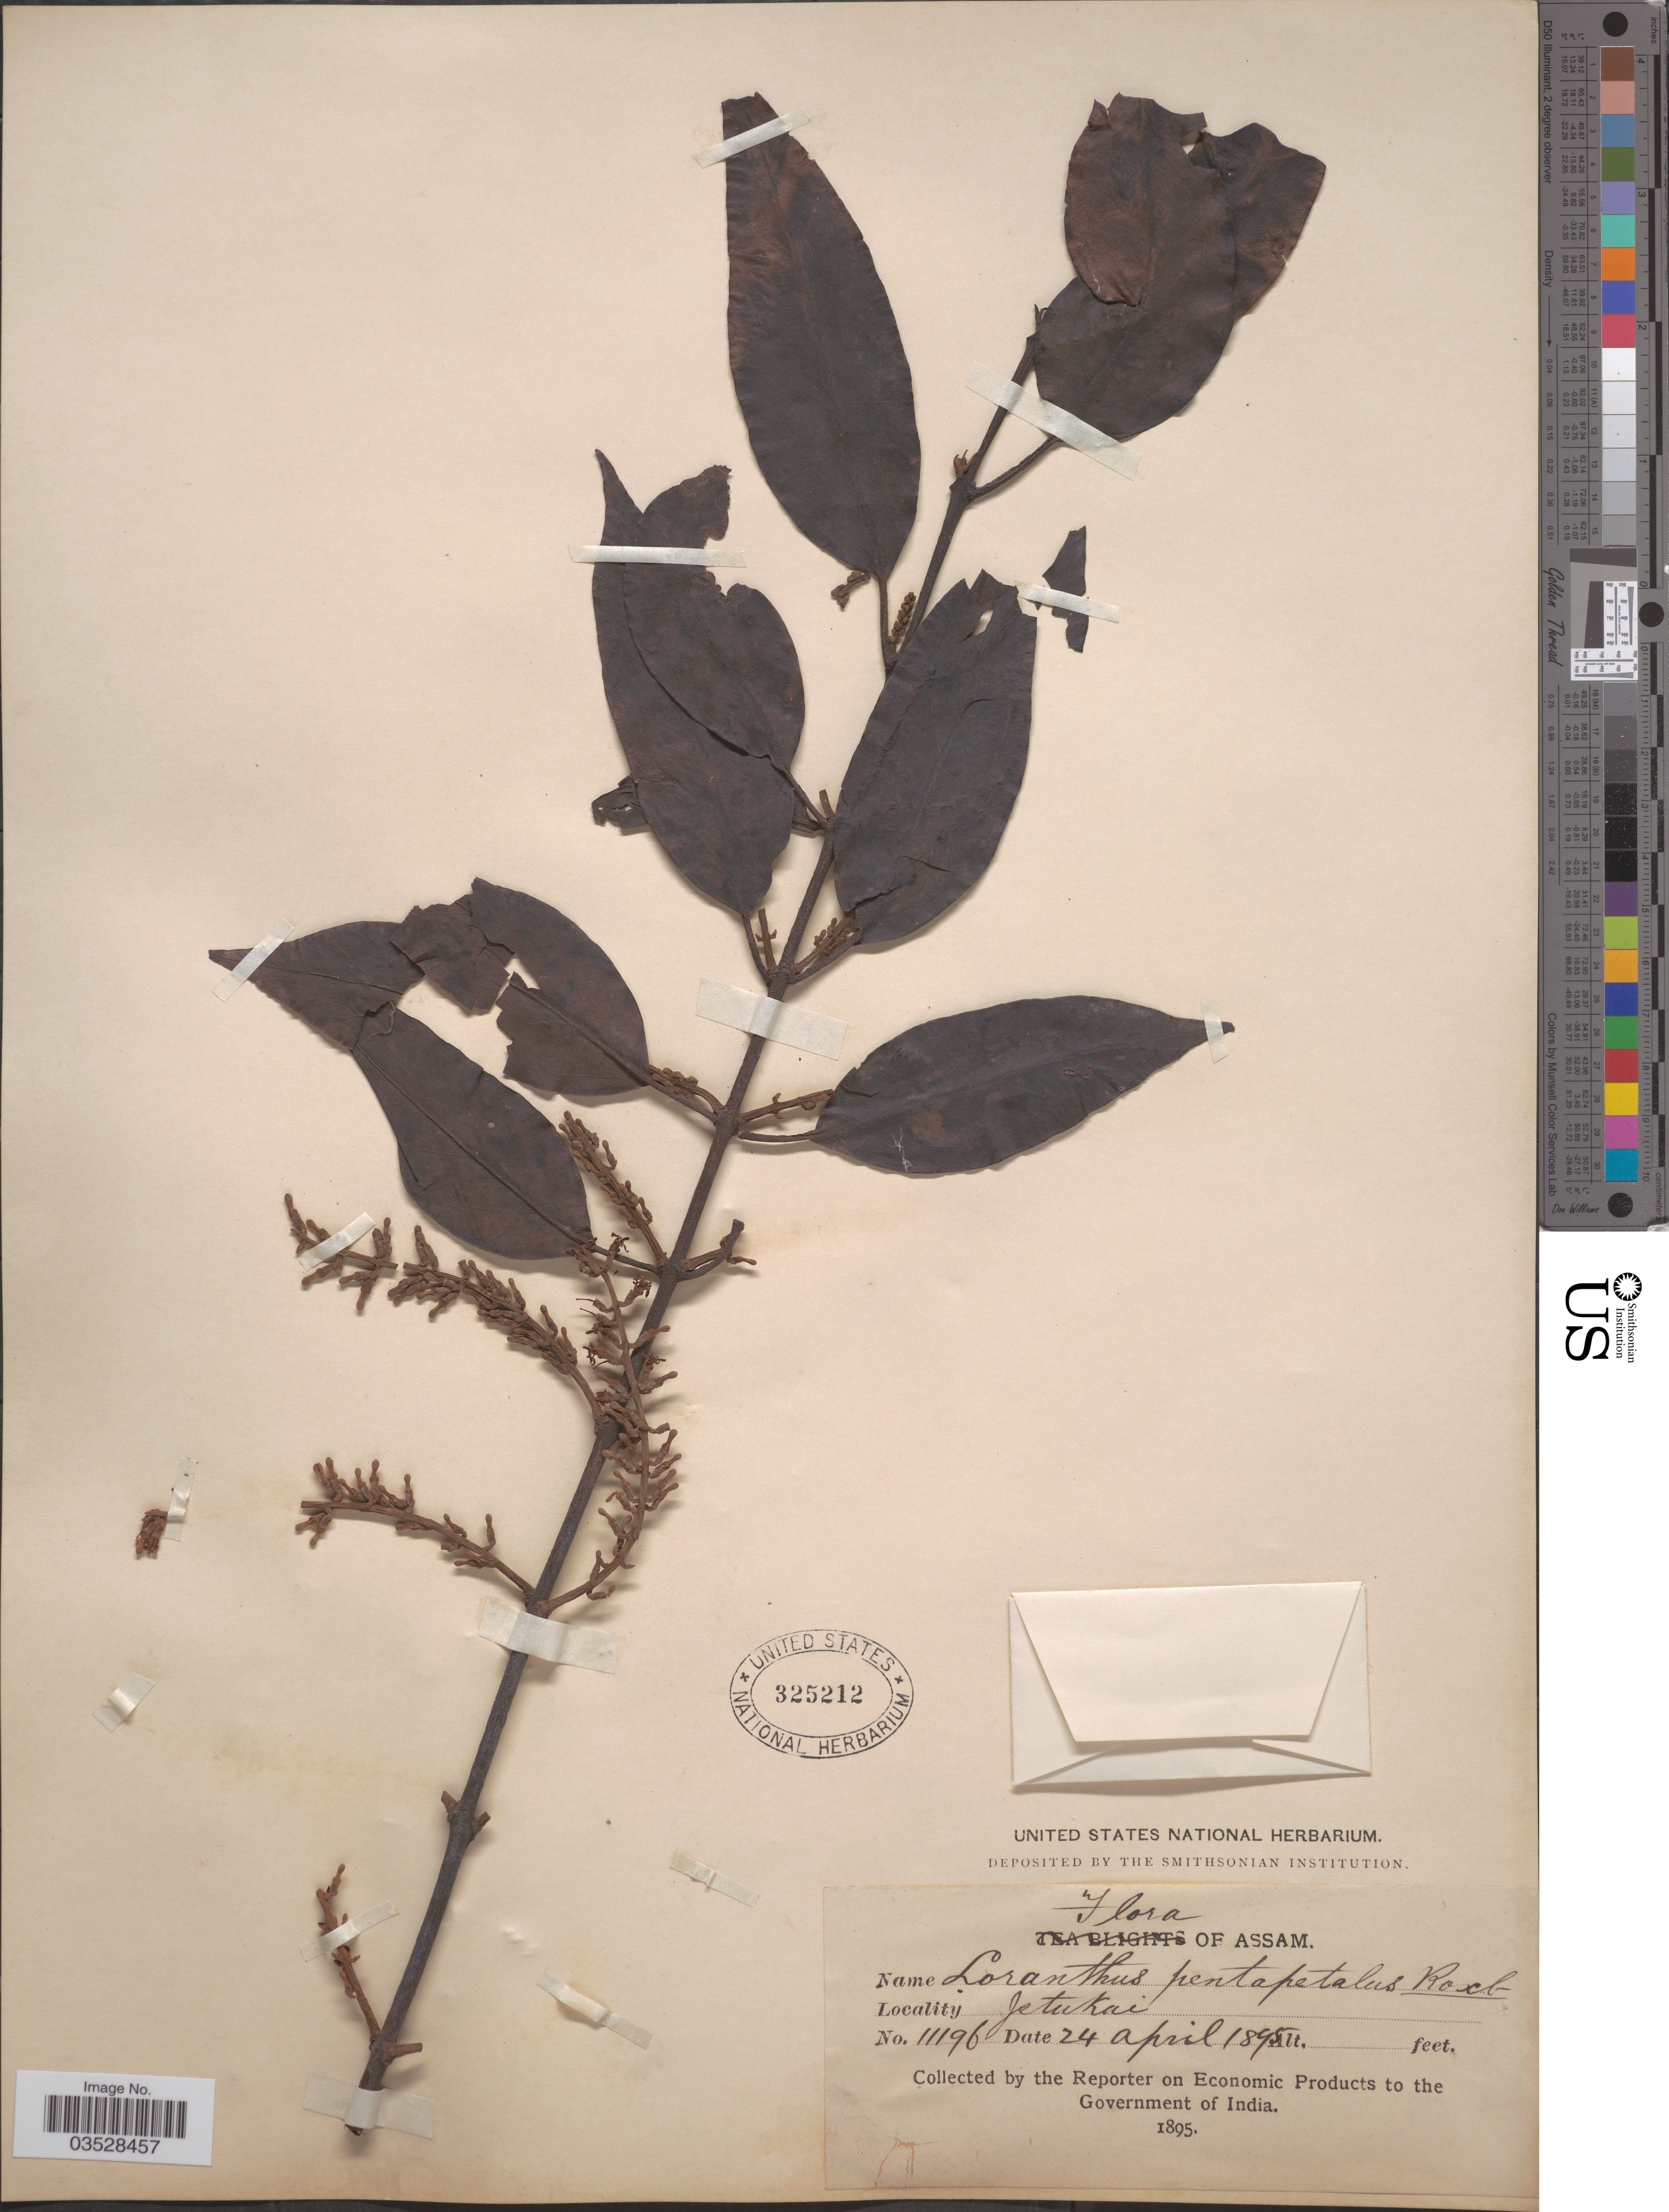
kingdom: Plantae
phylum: Tracheophyta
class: Magnoliopsida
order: Santalales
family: Loranthaceae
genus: Loranthus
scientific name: Loranthus pentapetalus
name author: Roxb.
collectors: Reporter on Economic Products to the Government of India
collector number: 11196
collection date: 1895-04-24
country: India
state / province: Assam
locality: Assam. Jetukai.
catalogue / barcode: US 325212